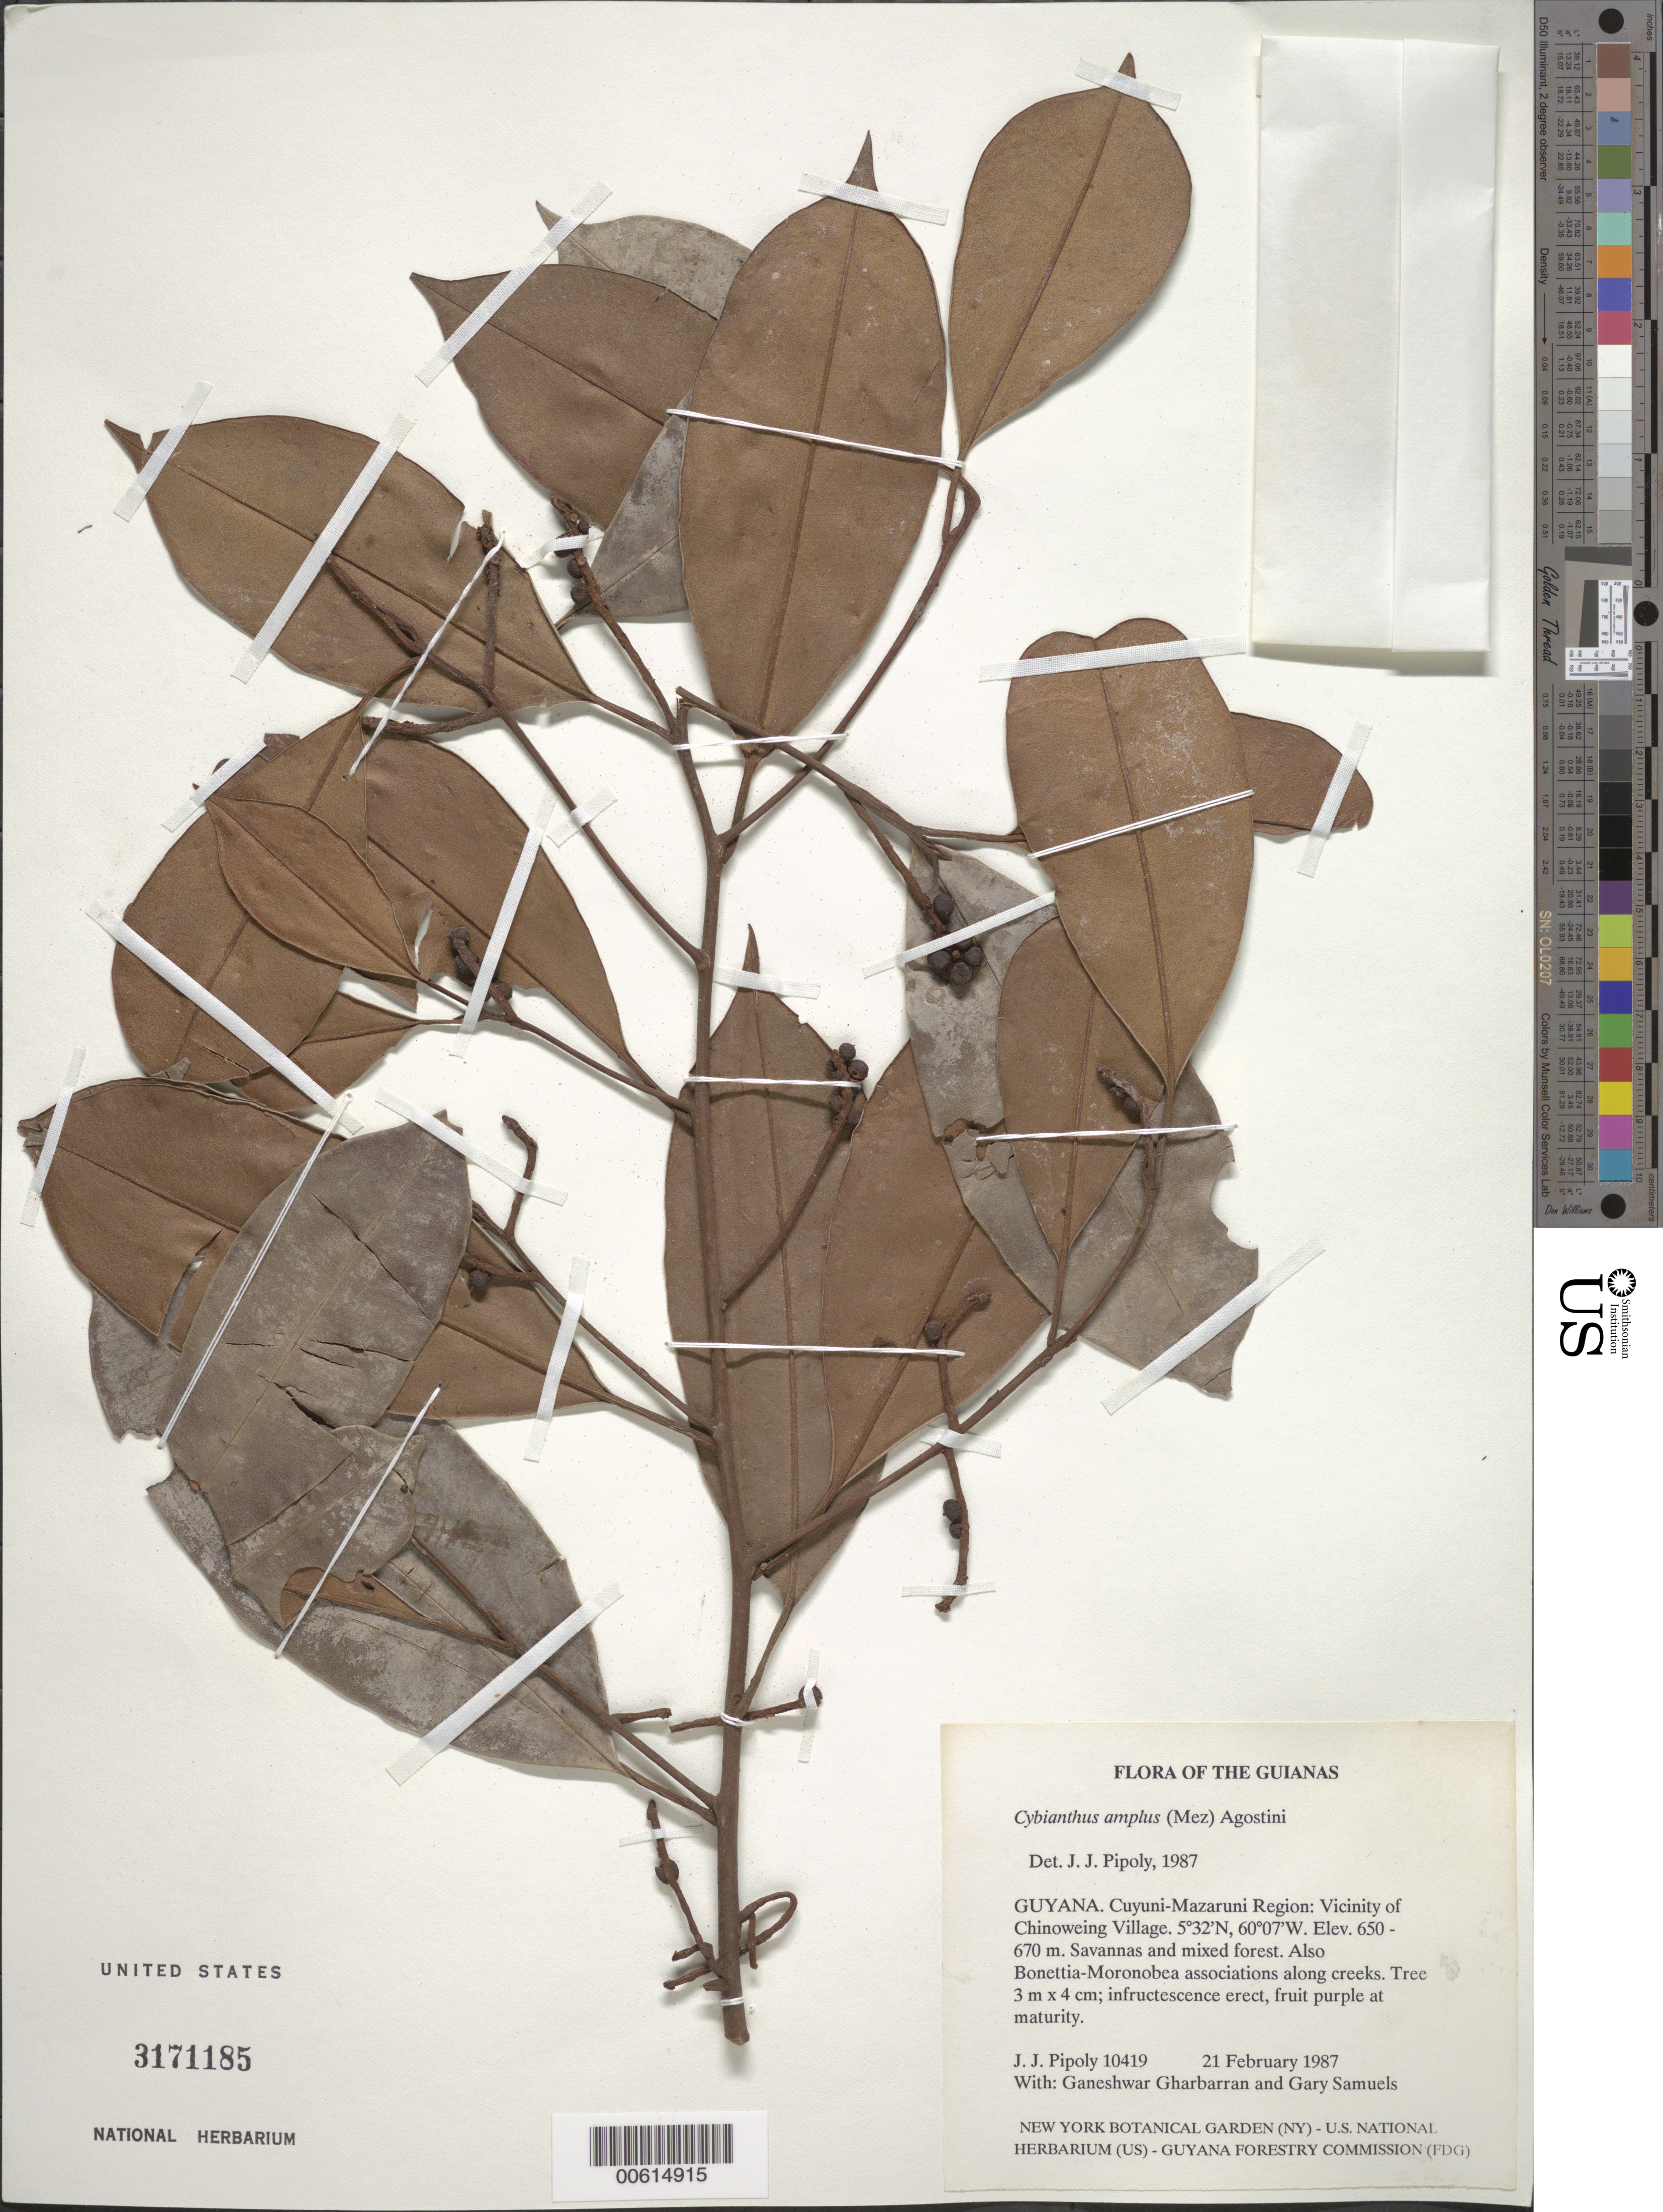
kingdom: Plantae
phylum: Tracheophyta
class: Magnoliopsida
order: Ericales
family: Primulaceae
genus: Cybianthus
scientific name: Cybianthus amplus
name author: (Mez) G. Agostini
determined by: Pipoly, J. J., III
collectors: J. J. Pipoly, G. Gharbarran & G. Samuels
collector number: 10419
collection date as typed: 21 February 1987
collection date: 1987-02-21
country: Guyana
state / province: Cuyuni-Mazaruni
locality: Vicinity of Chinoweing Village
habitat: Savannas and mixed forest. Also Bonnetia-Moronobea associations along creeks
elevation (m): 650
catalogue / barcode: US 3171185